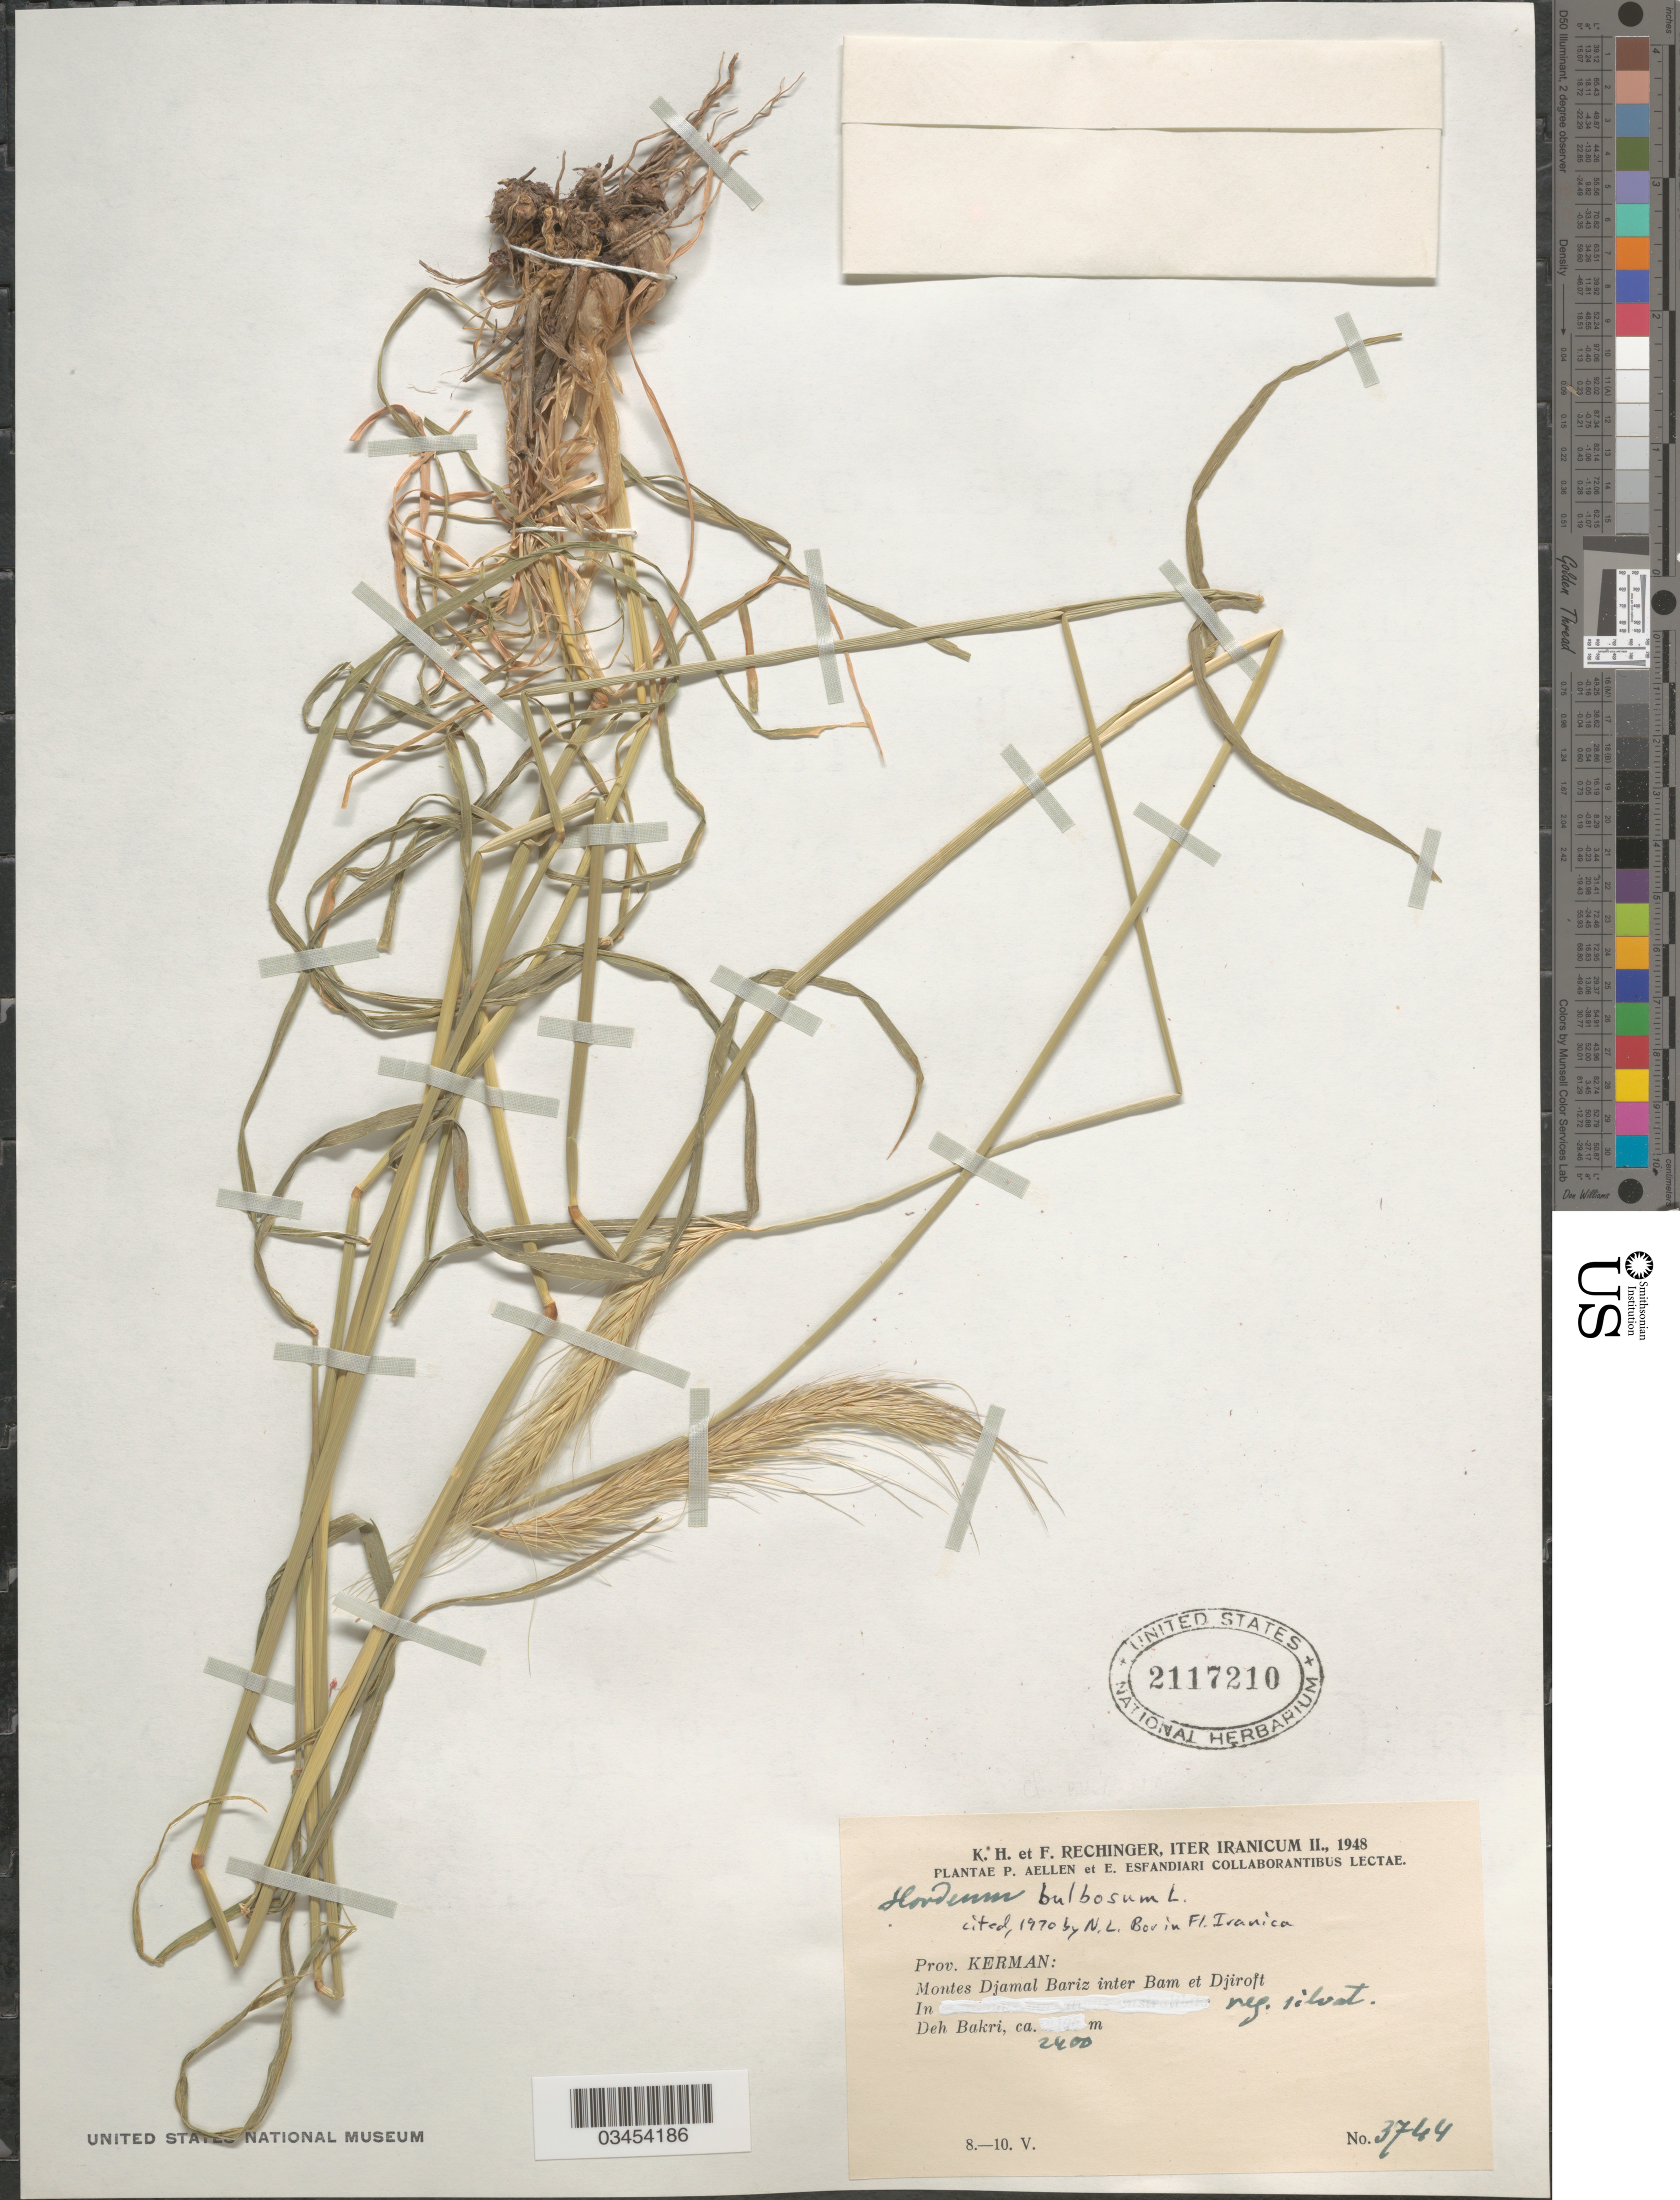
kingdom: Plantae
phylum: Tracheophyta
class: Liliopsida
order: Poales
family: Poaceae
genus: Hordeum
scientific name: Hordeum bulbosum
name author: L.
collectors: K. H. Rechinger & F. Rechinger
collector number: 3744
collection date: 1948-05-08/1948-05-10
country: Iran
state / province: Kerman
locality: Iter Iranicum II., 1948. Montes Djamal Bariz inter Bam et Djiroft. In reg. silvat [interpreted]. Deh Bakri.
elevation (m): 2400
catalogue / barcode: US 2117210